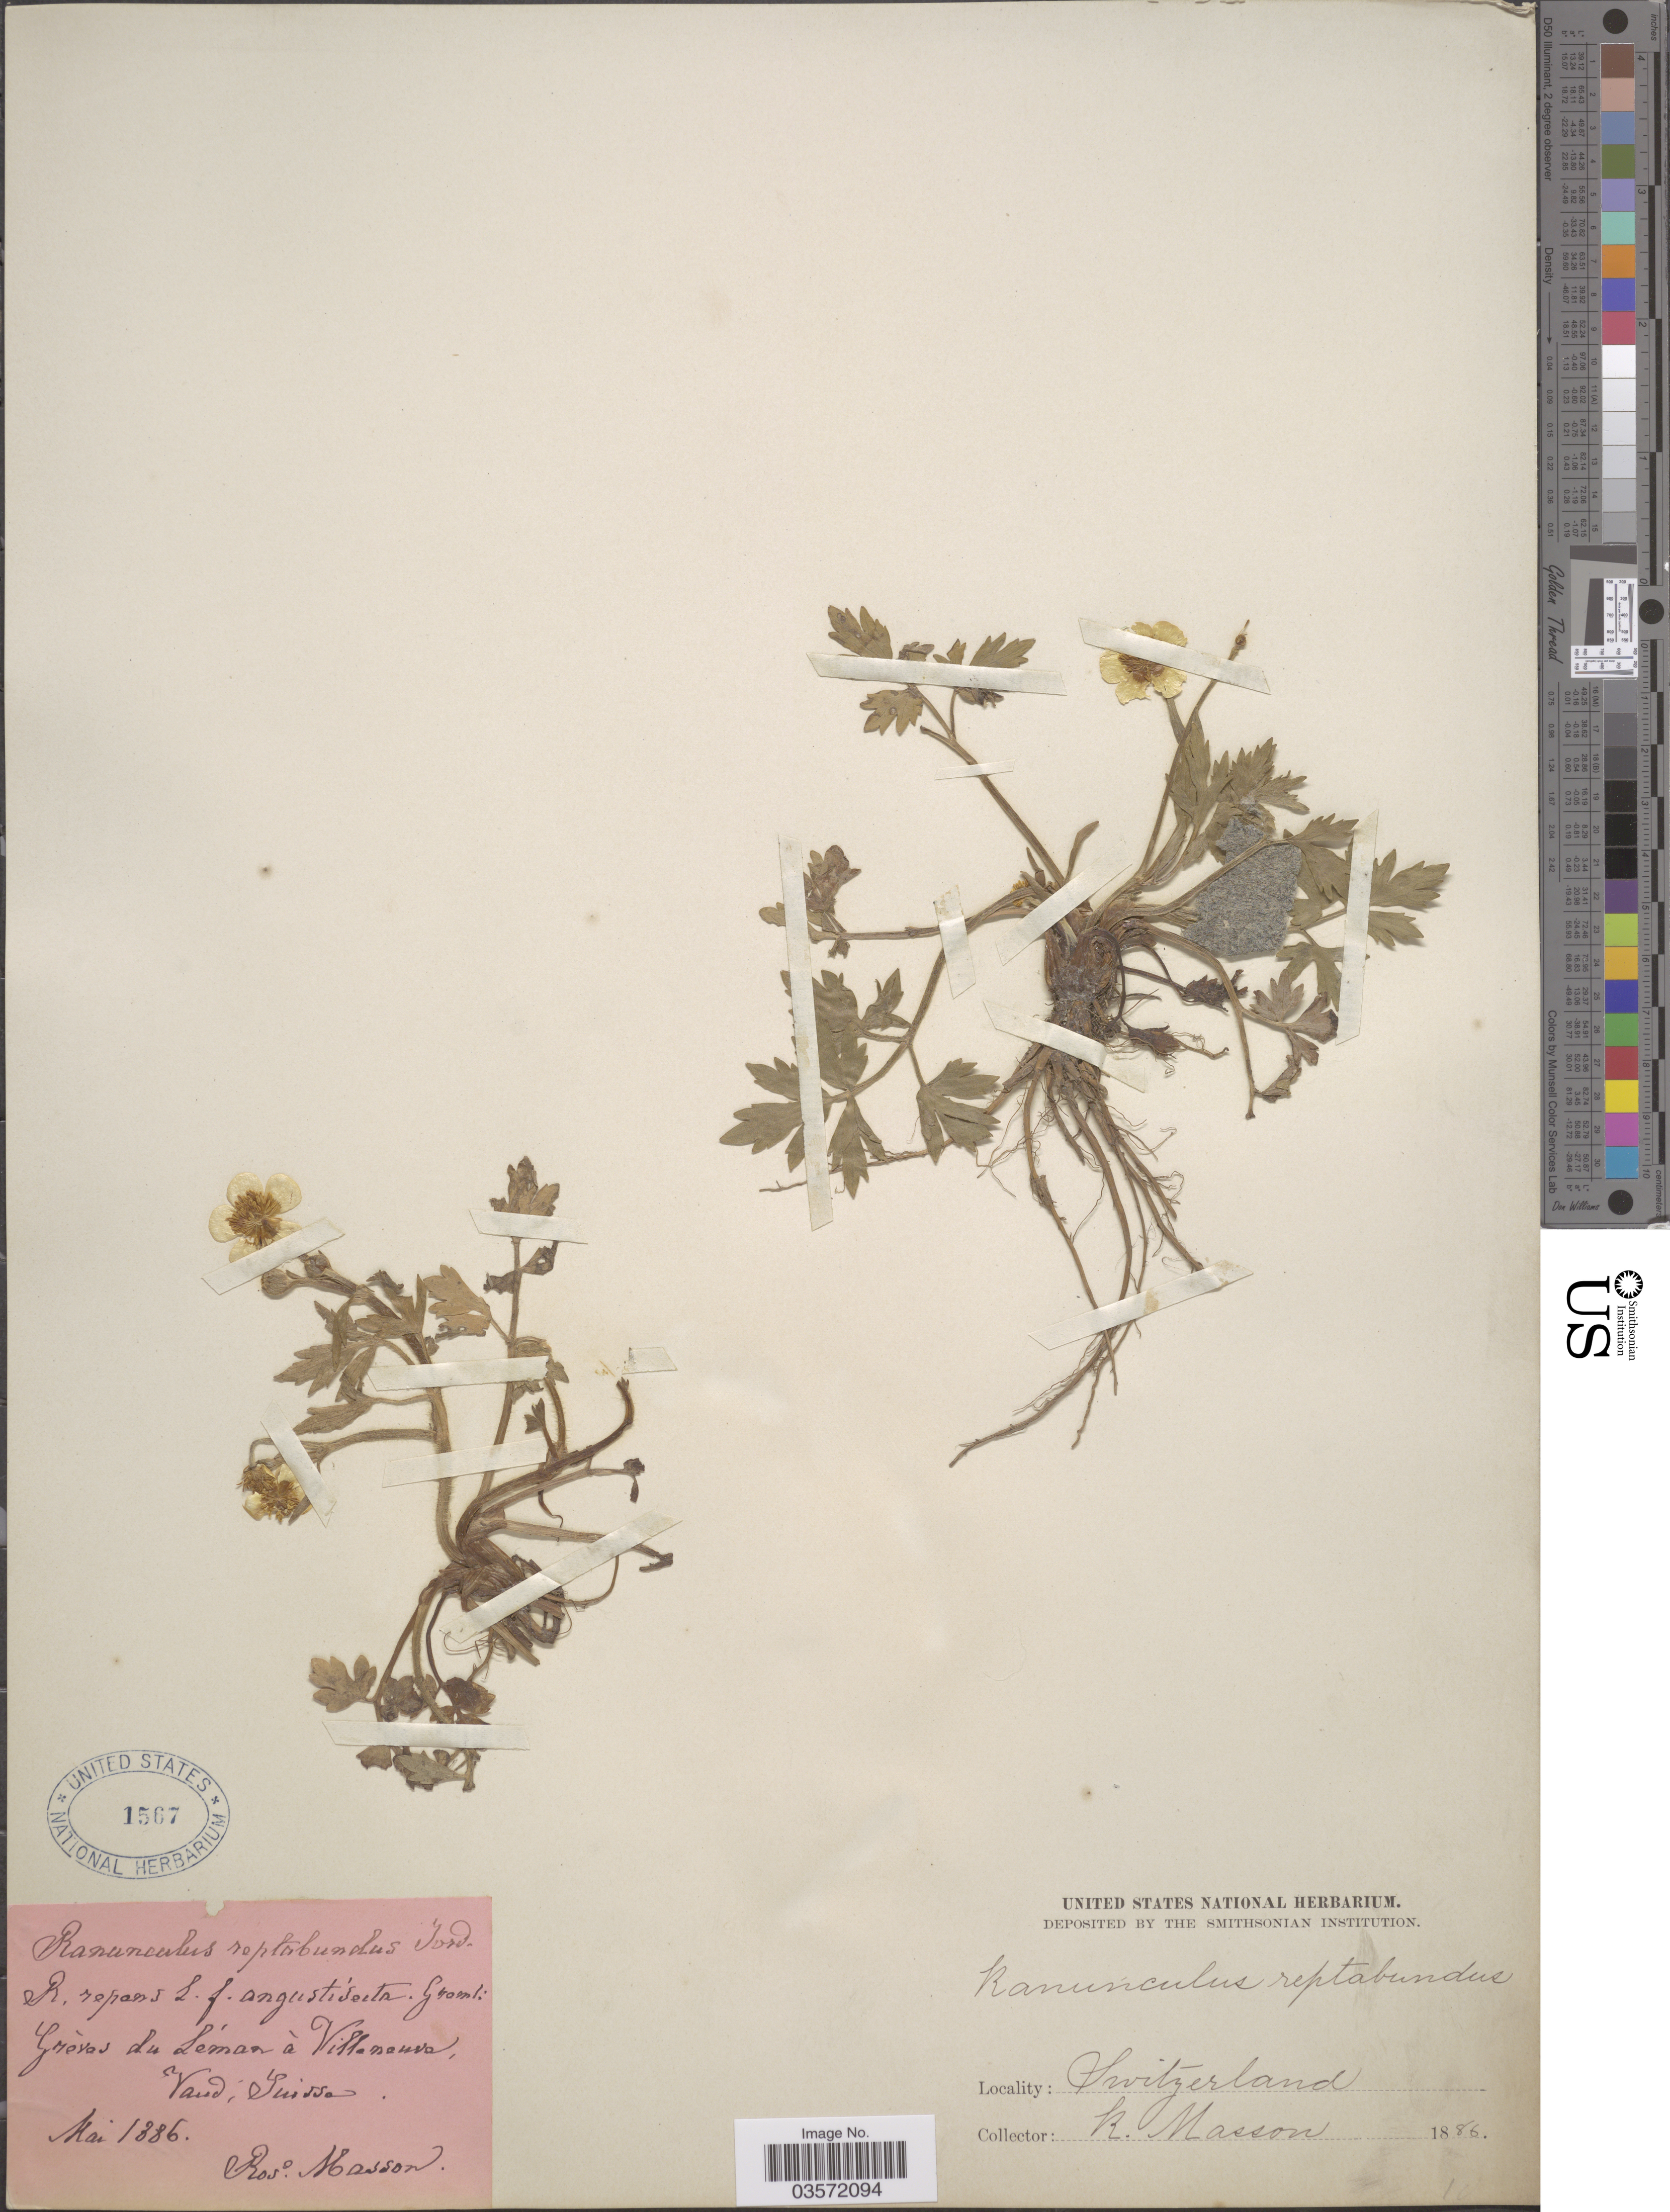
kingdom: Plantae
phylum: Tracheophyta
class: Magnoliopsida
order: Ranunculales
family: Ranunculaceae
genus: Ranunculus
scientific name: Ranunculus reptabundus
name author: Rupr.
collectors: R. Masson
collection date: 1886-05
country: Switzerland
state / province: Vaud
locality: Grevos du leman à Villenauva, Suisse.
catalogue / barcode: US 1567